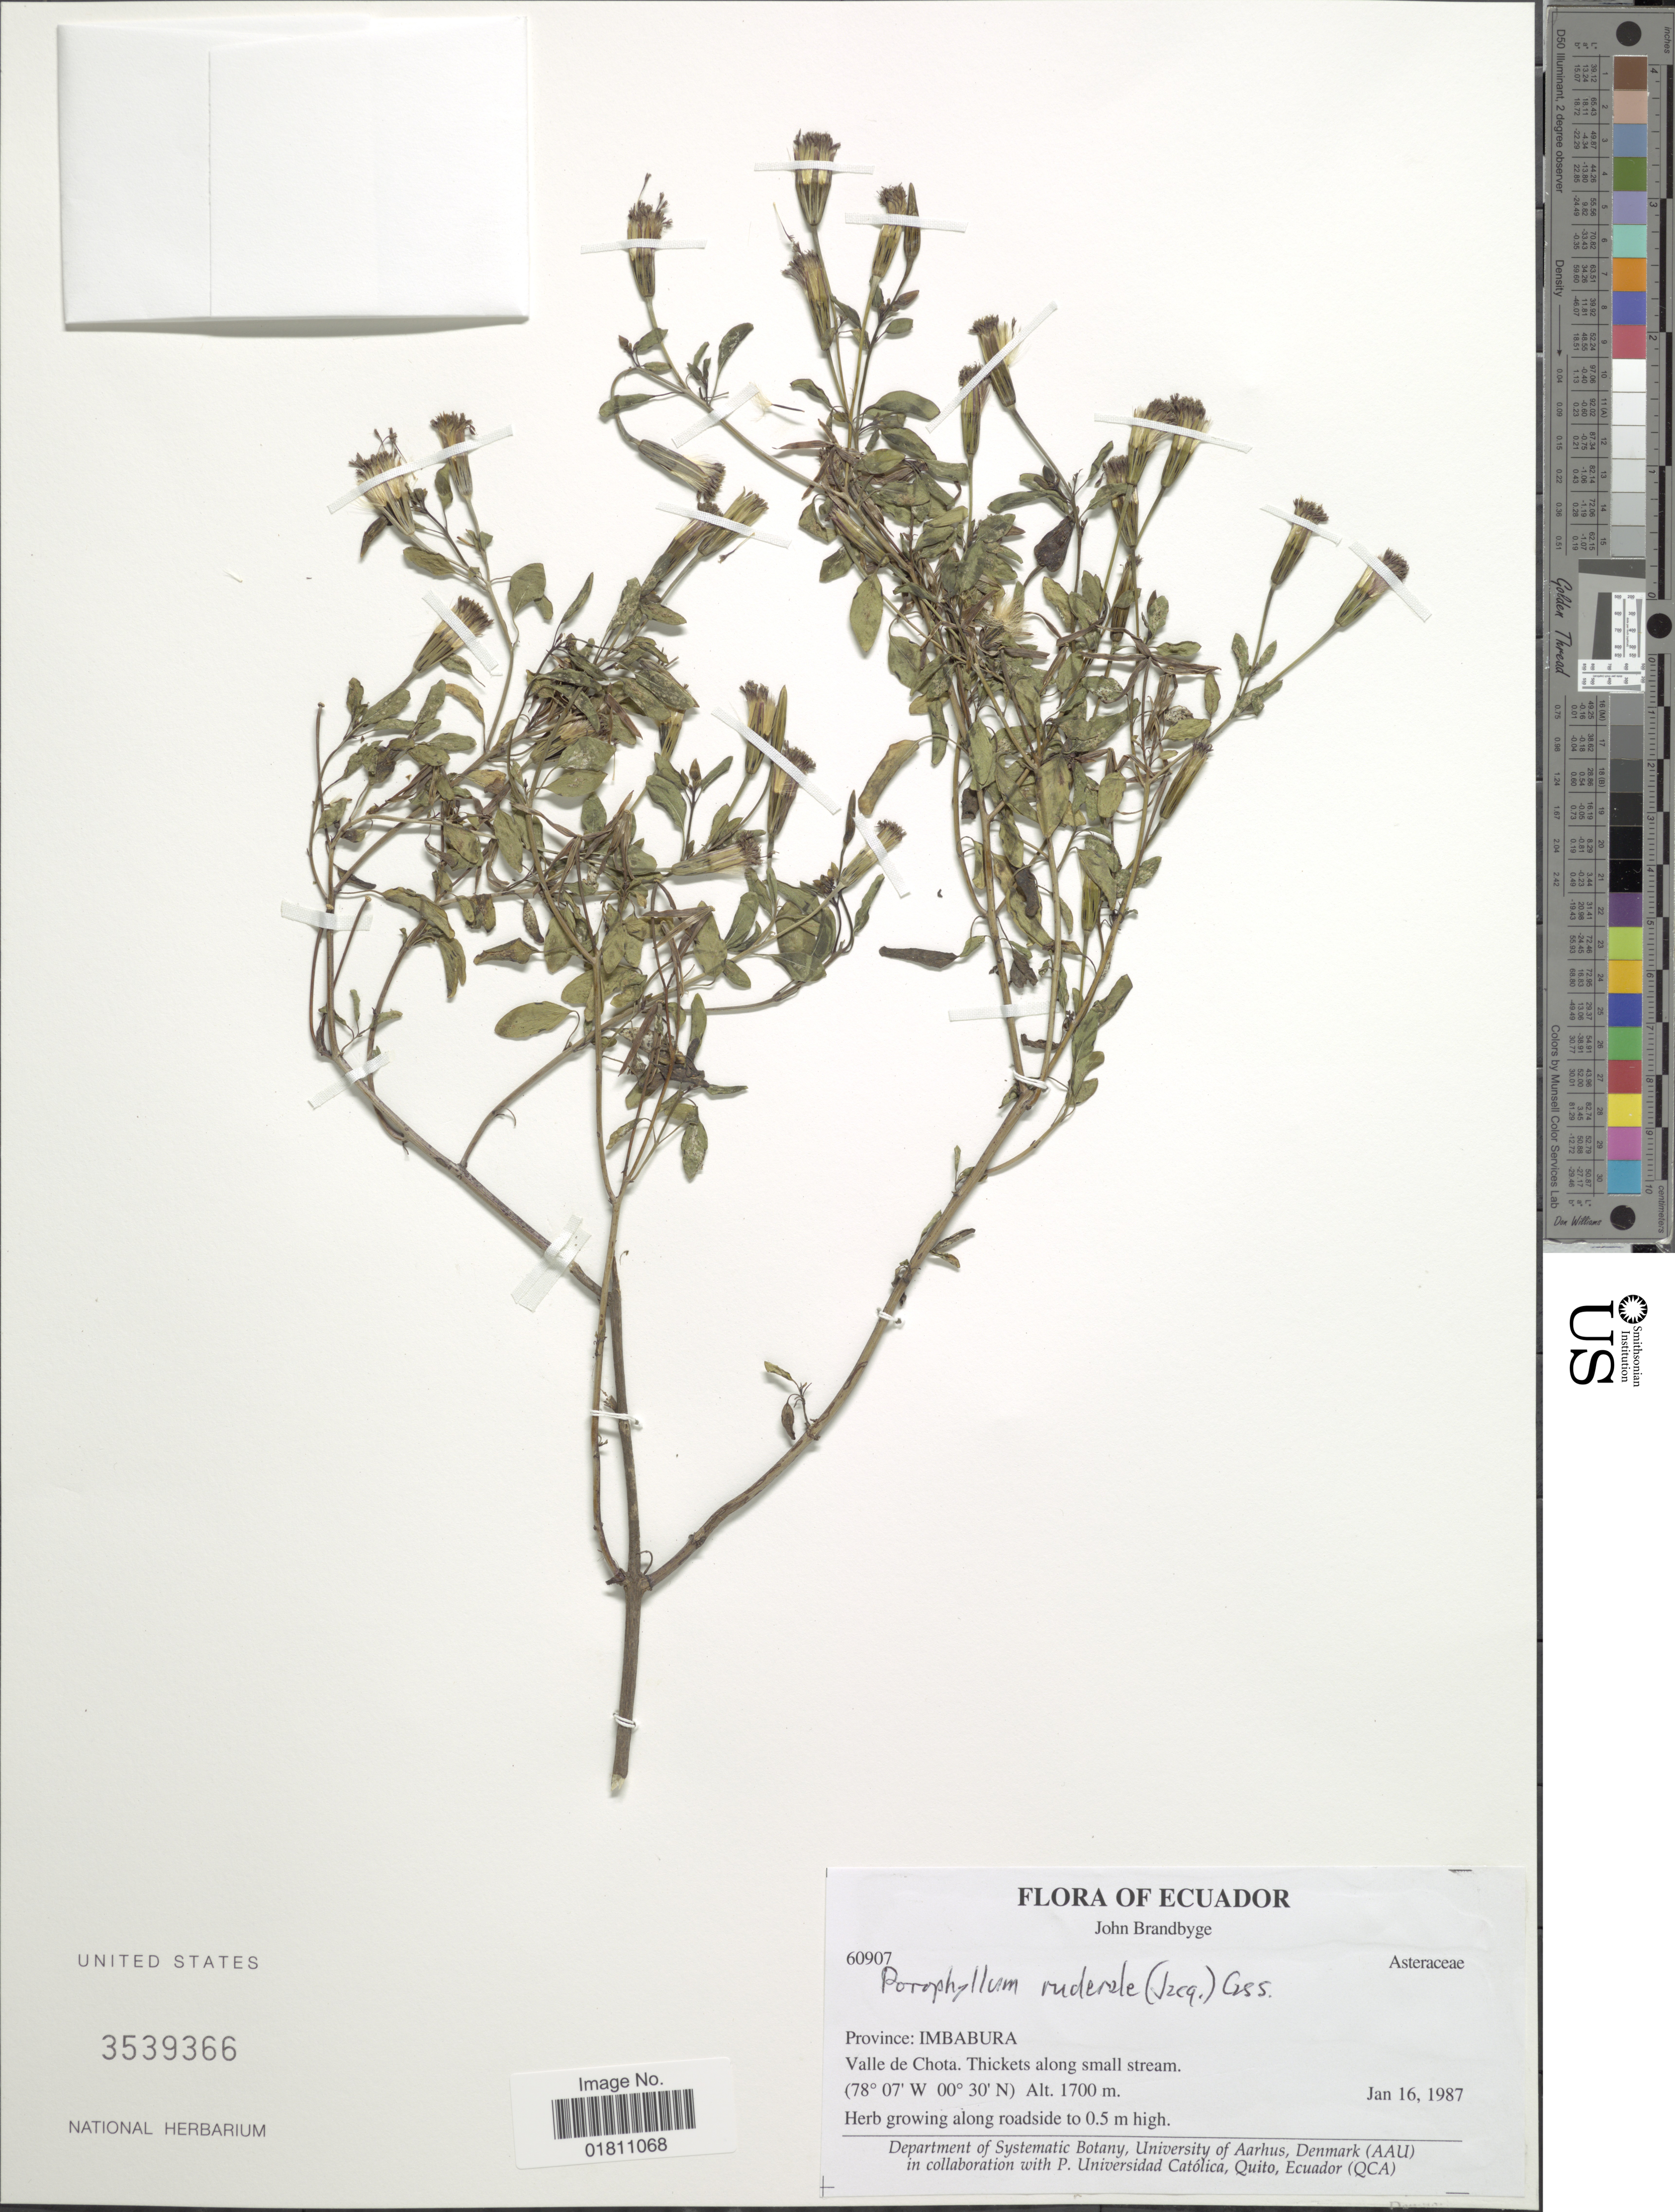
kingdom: Plantae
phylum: Tracheophyta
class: Magnoliopsida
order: Asterales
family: Asteraceae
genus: Porophyllum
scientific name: Porophyllum ruderale subsp. ruderale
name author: (Jacq.) Cass.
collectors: J. Brandbyge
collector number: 60907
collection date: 1987-01-16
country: Ecuador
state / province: Imbabura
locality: Valle de Chota, Thickets along small stream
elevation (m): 1700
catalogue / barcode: US 3539366